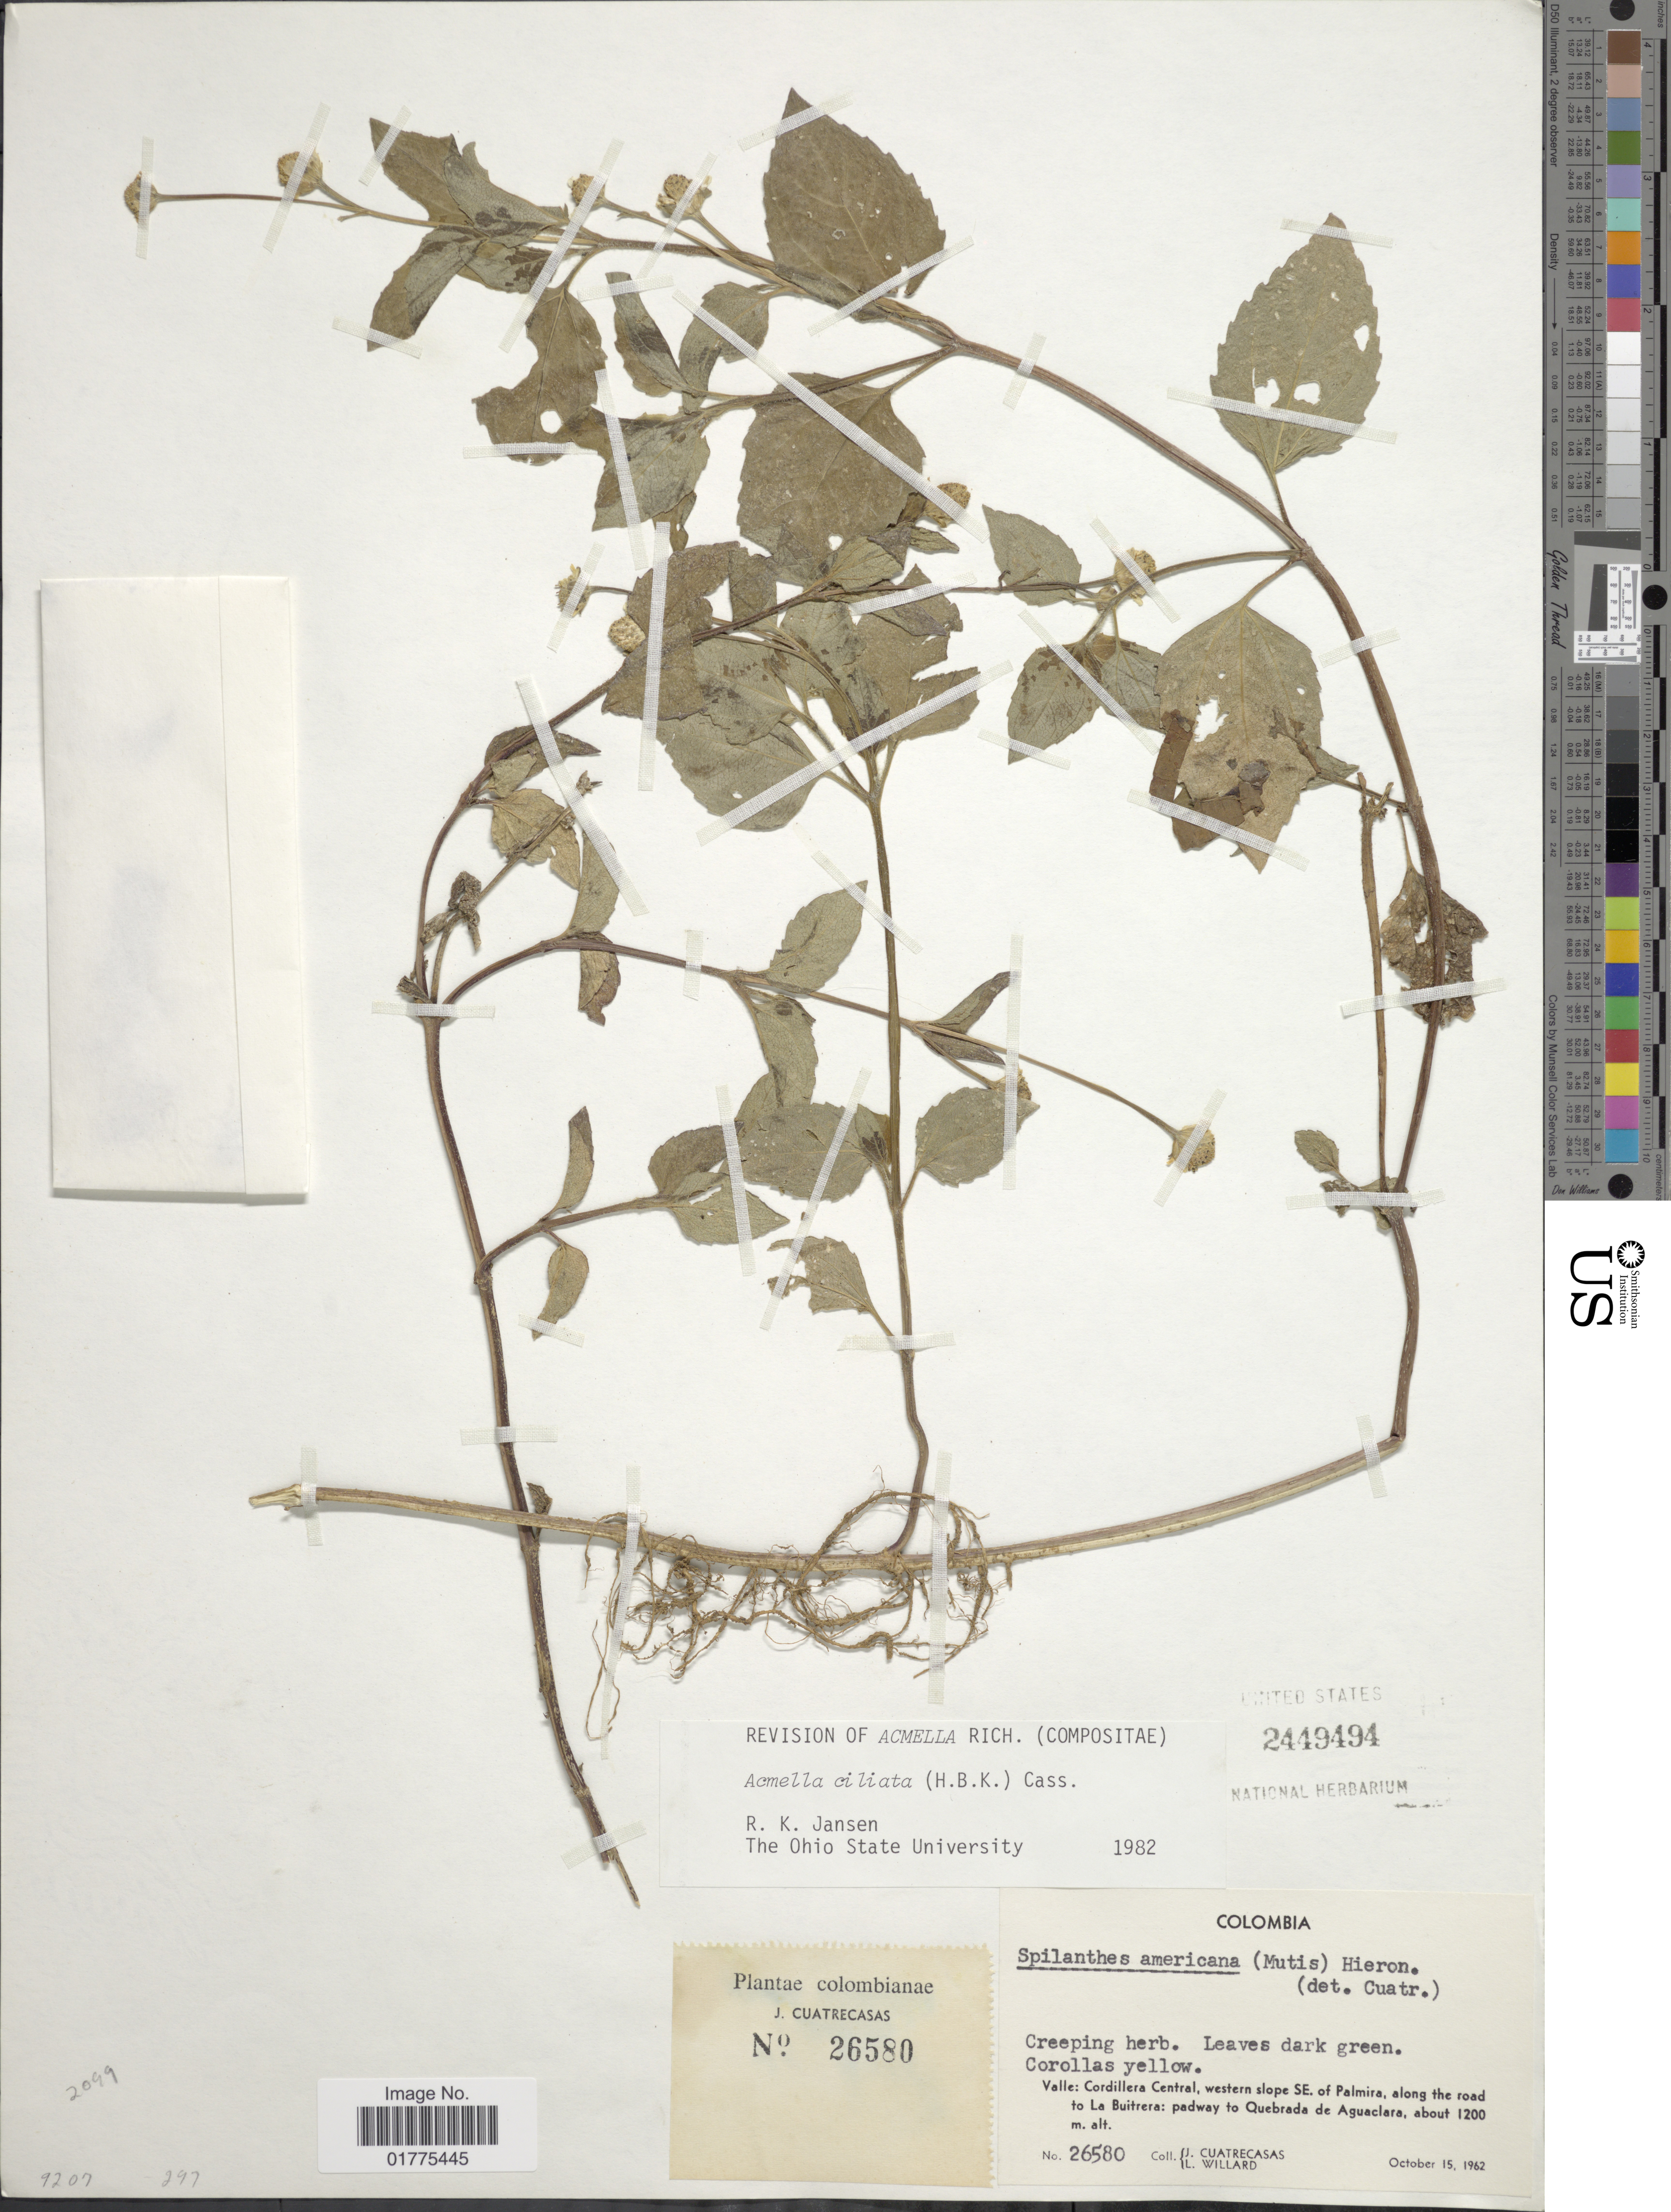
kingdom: Plantae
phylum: Tracheophyta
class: Magnoliopsida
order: Asterales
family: Asteraceae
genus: Acmella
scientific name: Acmella ciliata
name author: (Kunth) Cass.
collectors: J. Cuatrecasas & L. Willard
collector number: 26580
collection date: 1962-10-15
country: Colombia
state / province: Valle del Cauca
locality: Valle: Cordillera Central, western slope SE. of Palmira, along the road to La Buitrera: padway to Quebrada de Aguaclara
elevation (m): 1200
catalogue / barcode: US 2449494